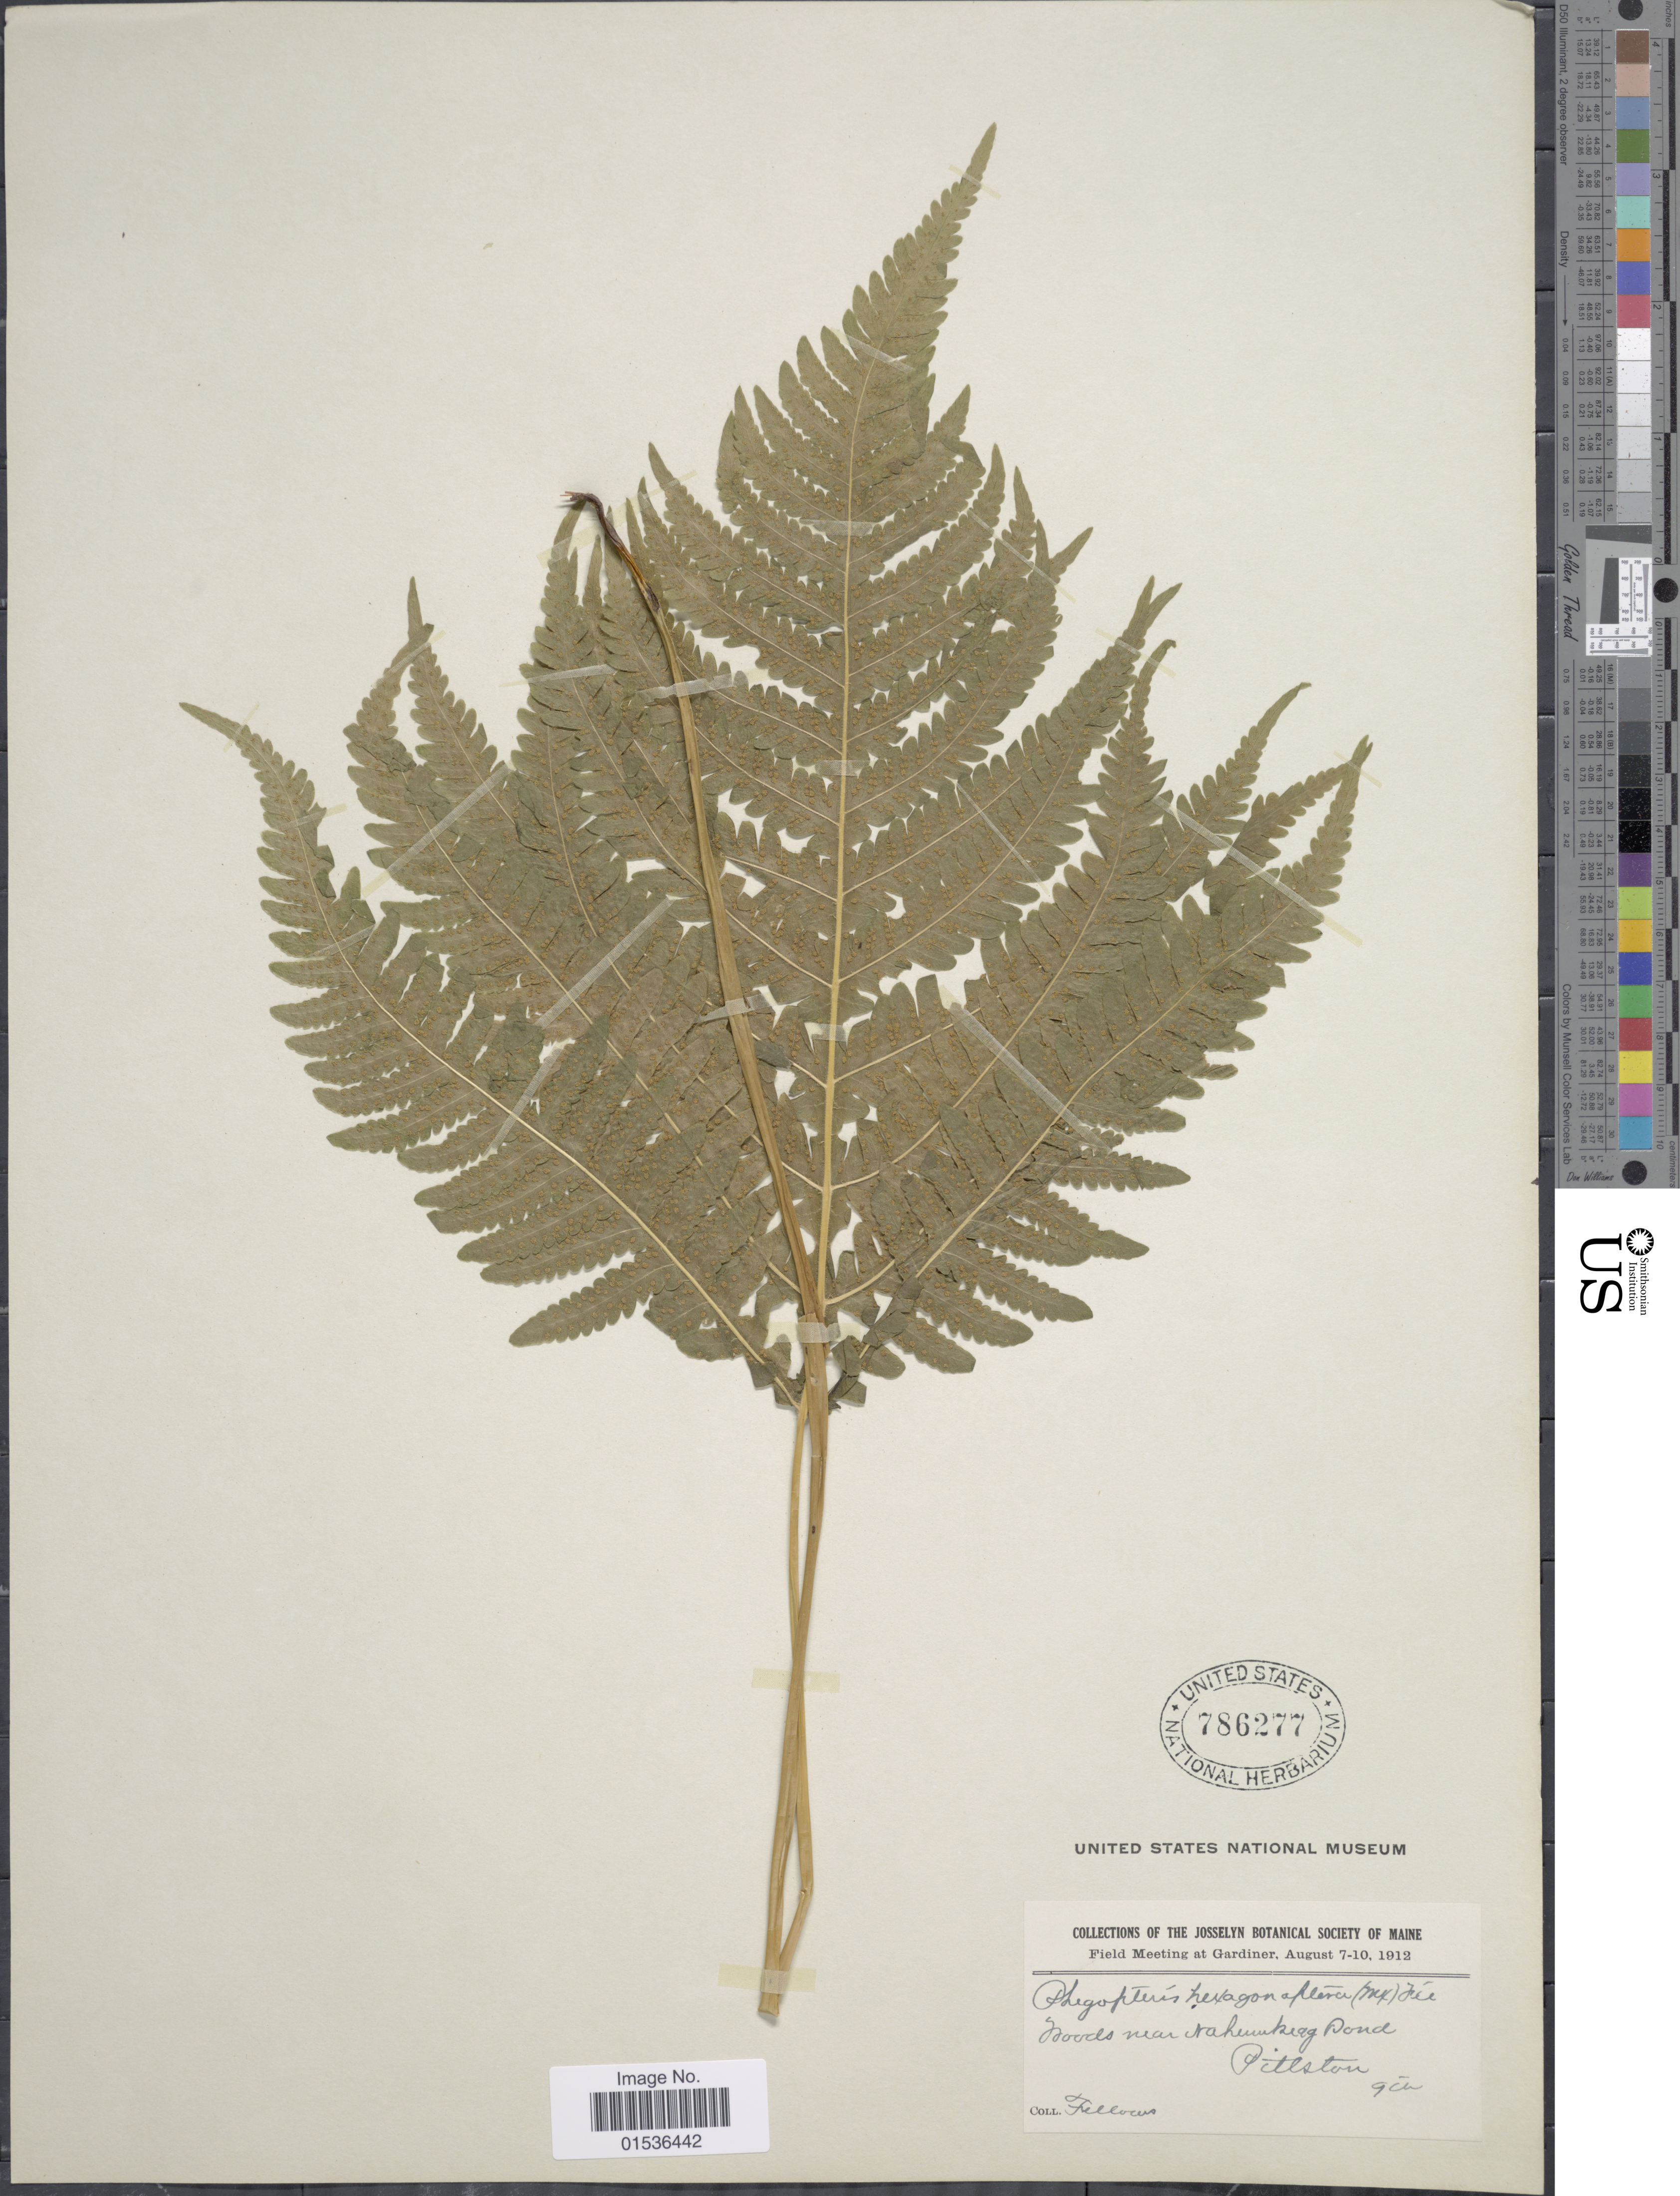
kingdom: Plantae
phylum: Tracheophyta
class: Polypodiopsida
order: Polypodiales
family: Thelypteridaceae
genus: Phegopteris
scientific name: Phegopteris hexagonoptera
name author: (Michx.) Fée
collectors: Fellows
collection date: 1912-08-07/1912-08-10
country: United States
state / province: Maine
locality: Maine, Woods near Naheukeag Pond, Pittston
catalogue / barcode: US 786277